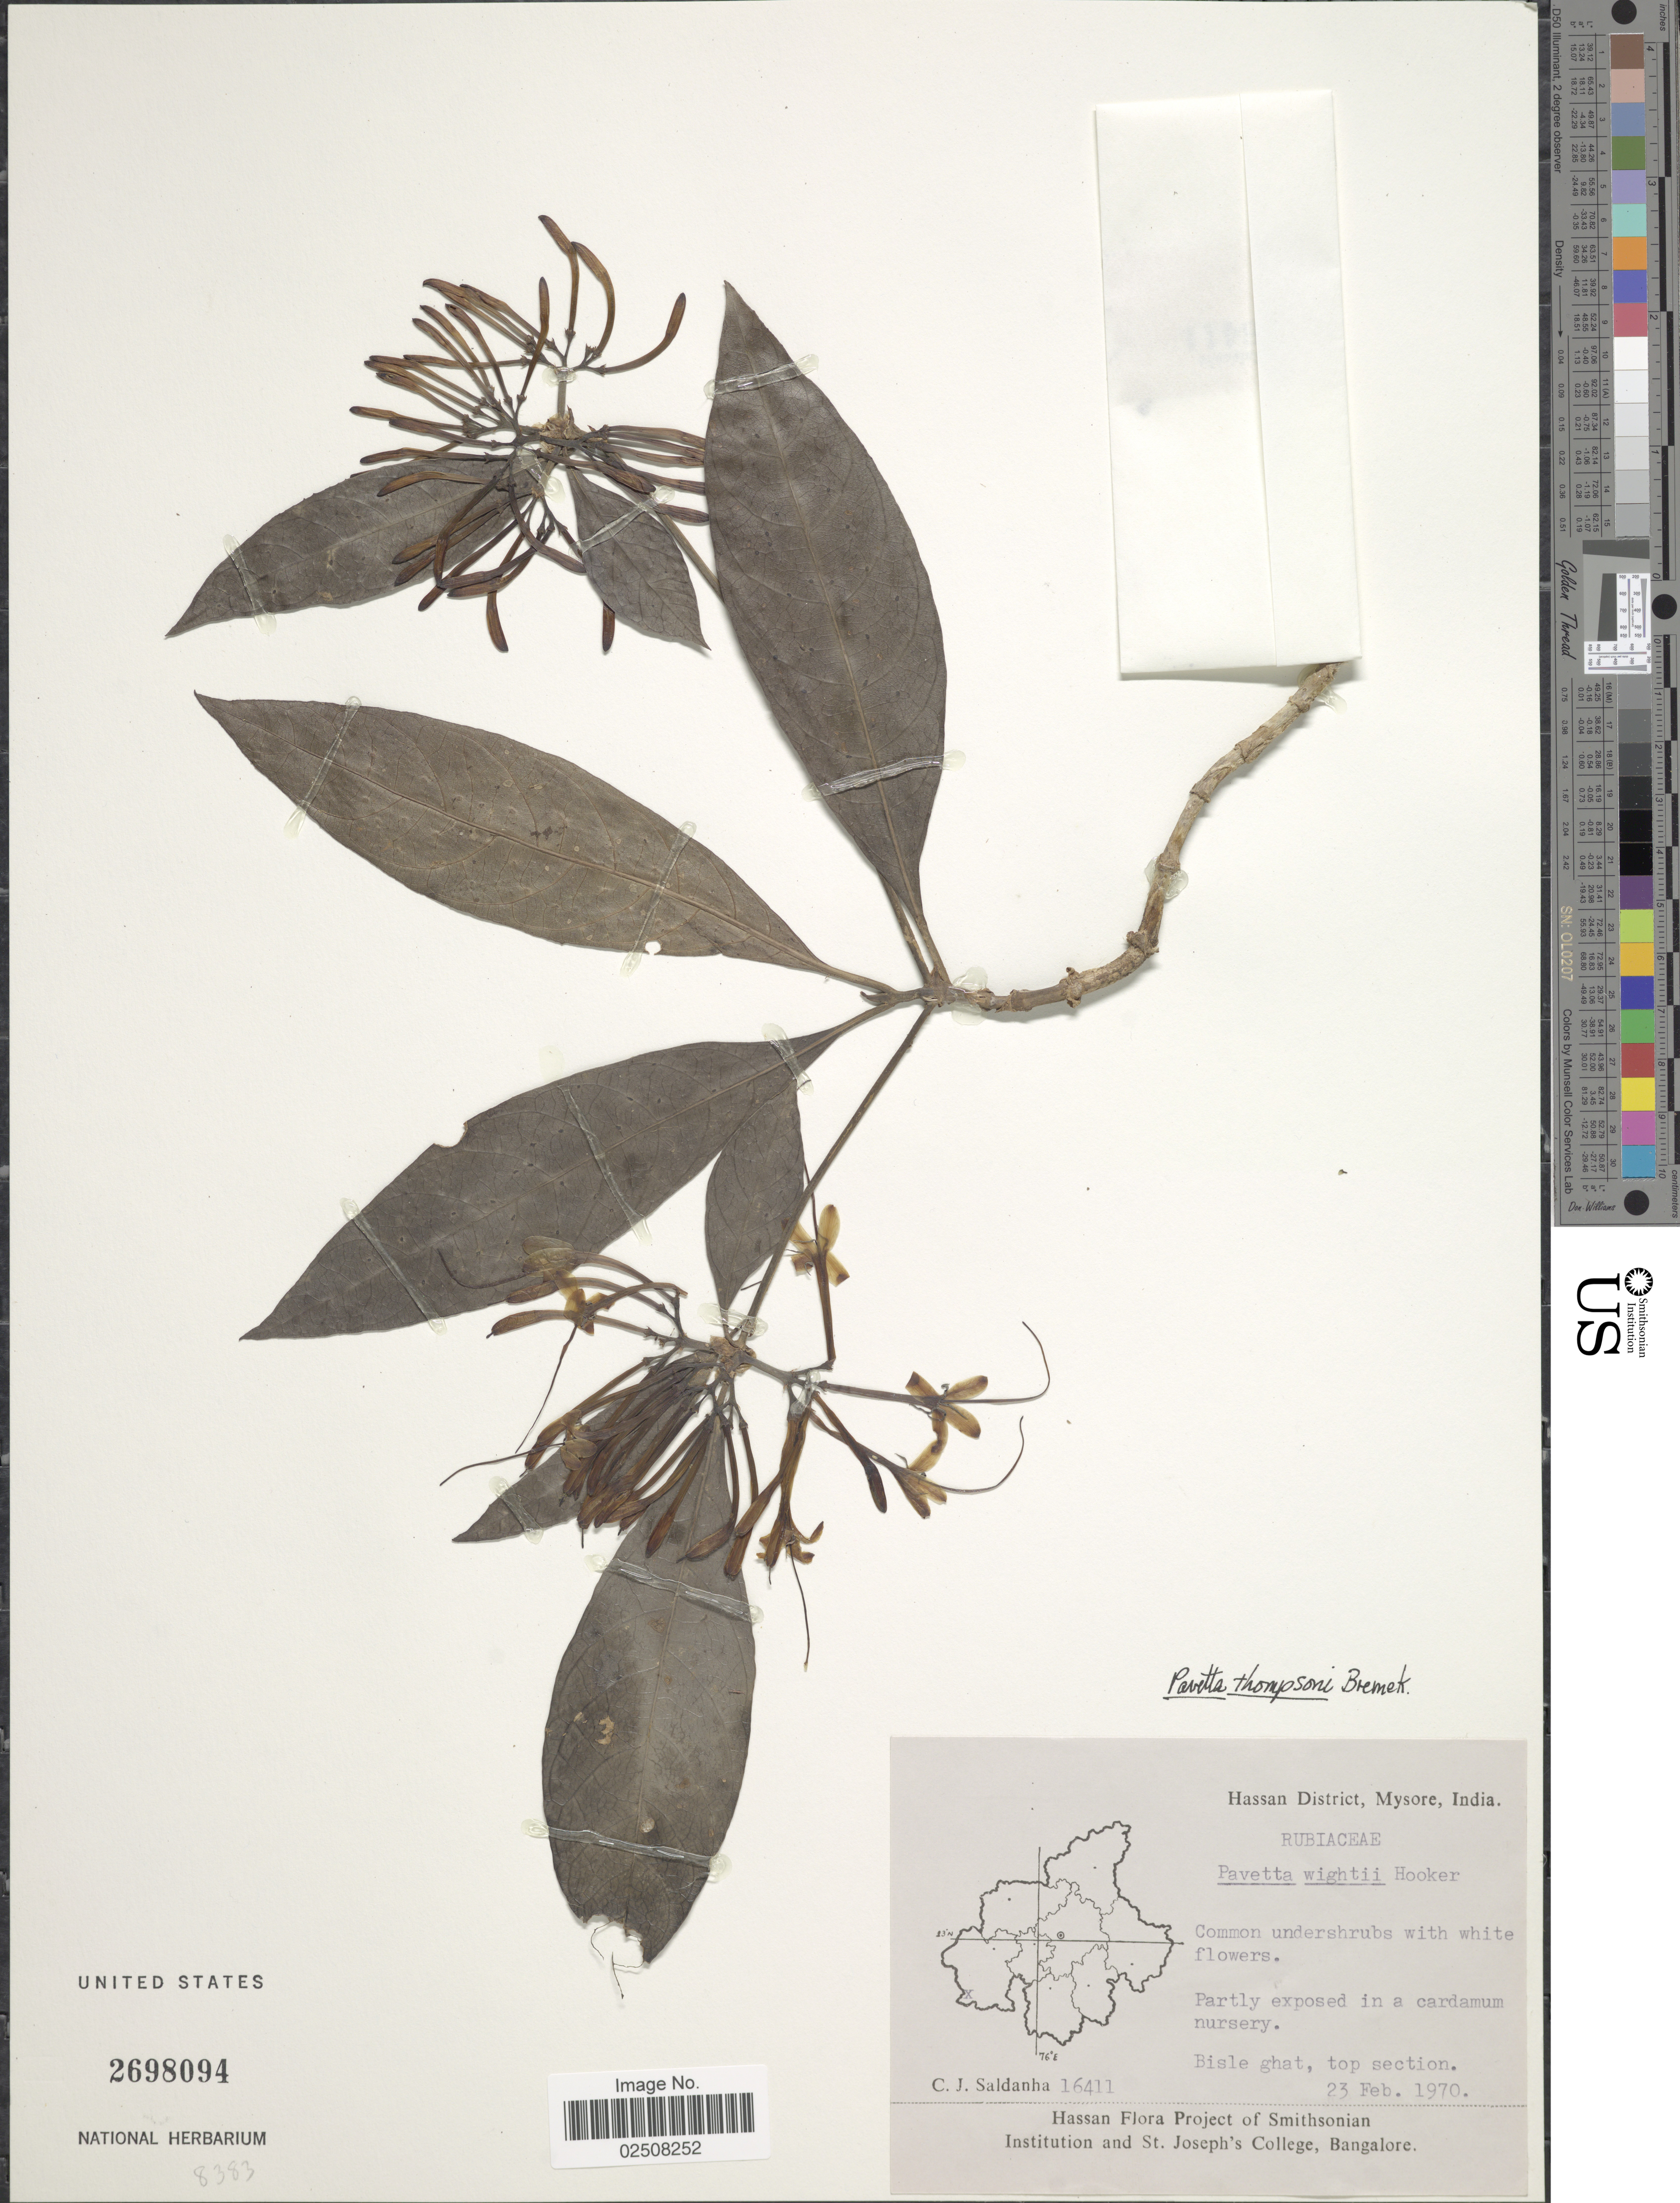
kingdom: Plantae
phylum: Tracheophyta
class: Magnoliopsida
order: Gentianales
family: Rubiaceae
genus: Pavetta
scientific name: Pavetta thomsonii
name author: Bremek.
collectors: C. J. Saldanha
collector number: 16411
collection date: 1970-02-23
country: India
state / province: Karnataka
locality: Hassan District, Mysore, Parlty exposed in a cardanum nursery, Bisle ghat, top section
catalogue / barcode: US 2698094